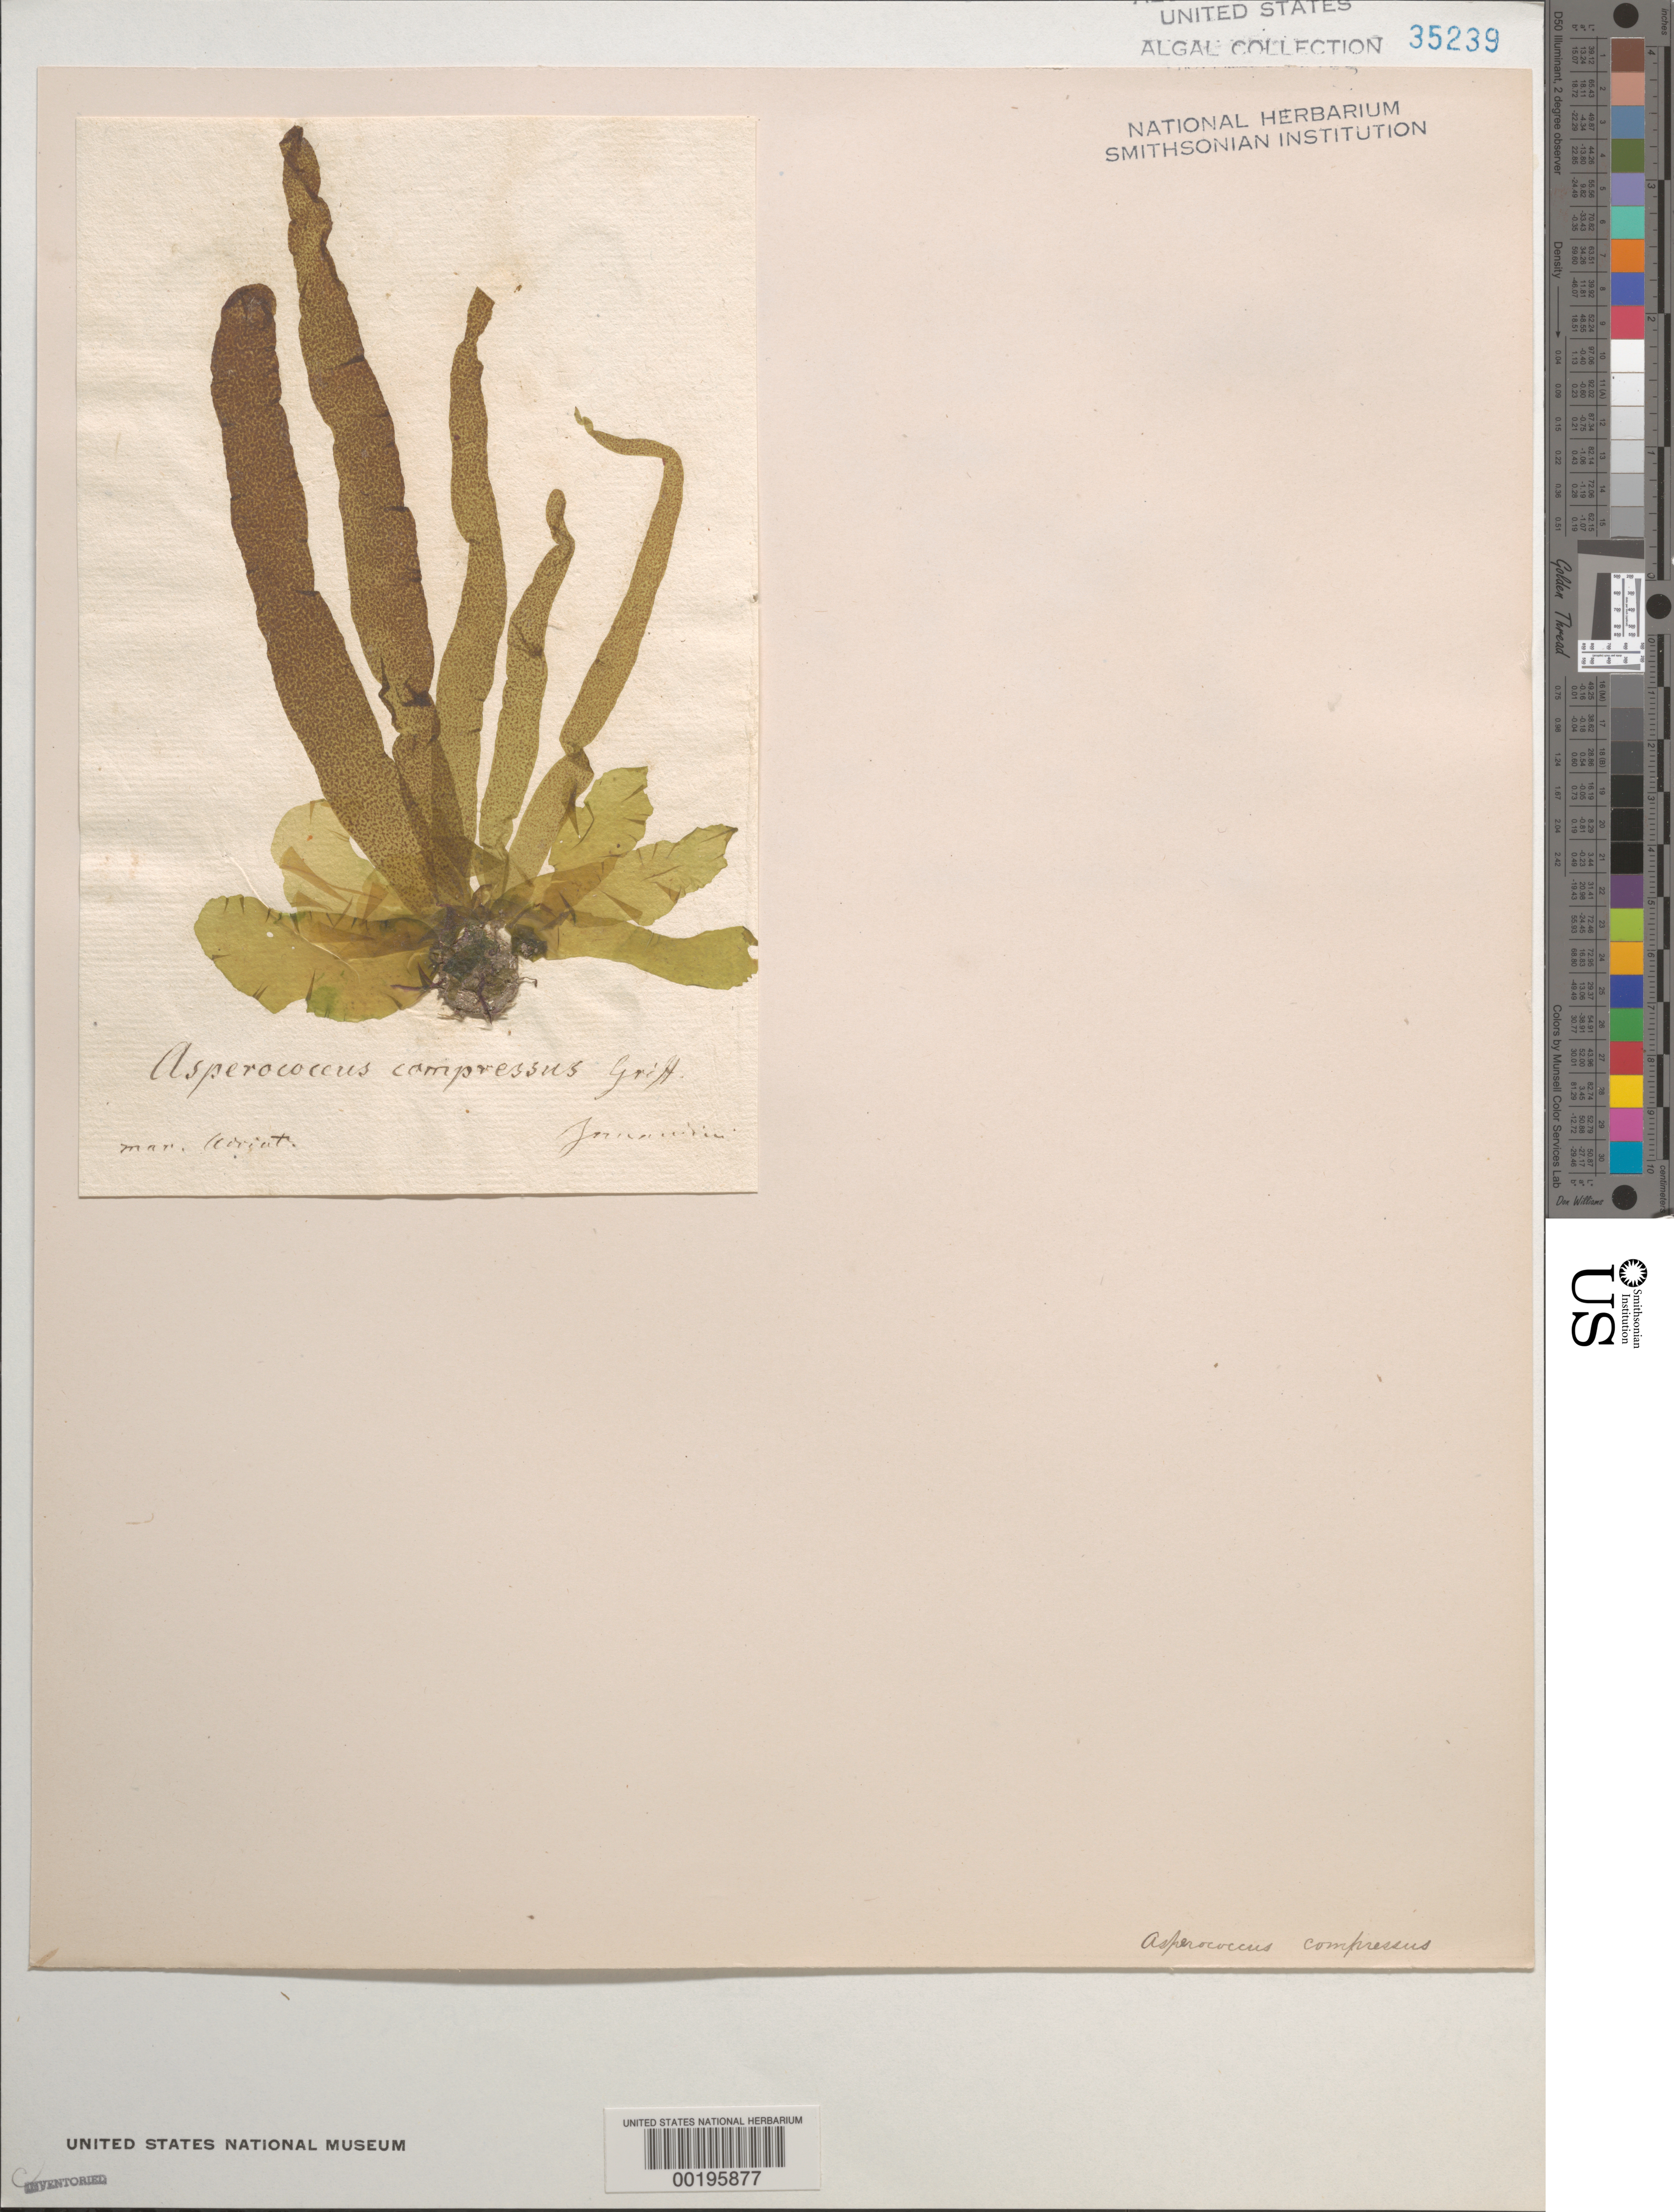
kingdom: Chromista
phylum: Ochrophyta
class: Phaeophyceae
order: Ectocarpales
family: Chordariaceae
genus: Asperococcus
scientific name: Asperococcus ensiformis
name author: (Delle Chiaje) M.J. Wynne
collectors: G. Zanardini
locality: Adriatic sea (mar. adriat.)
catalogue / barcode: US 35239